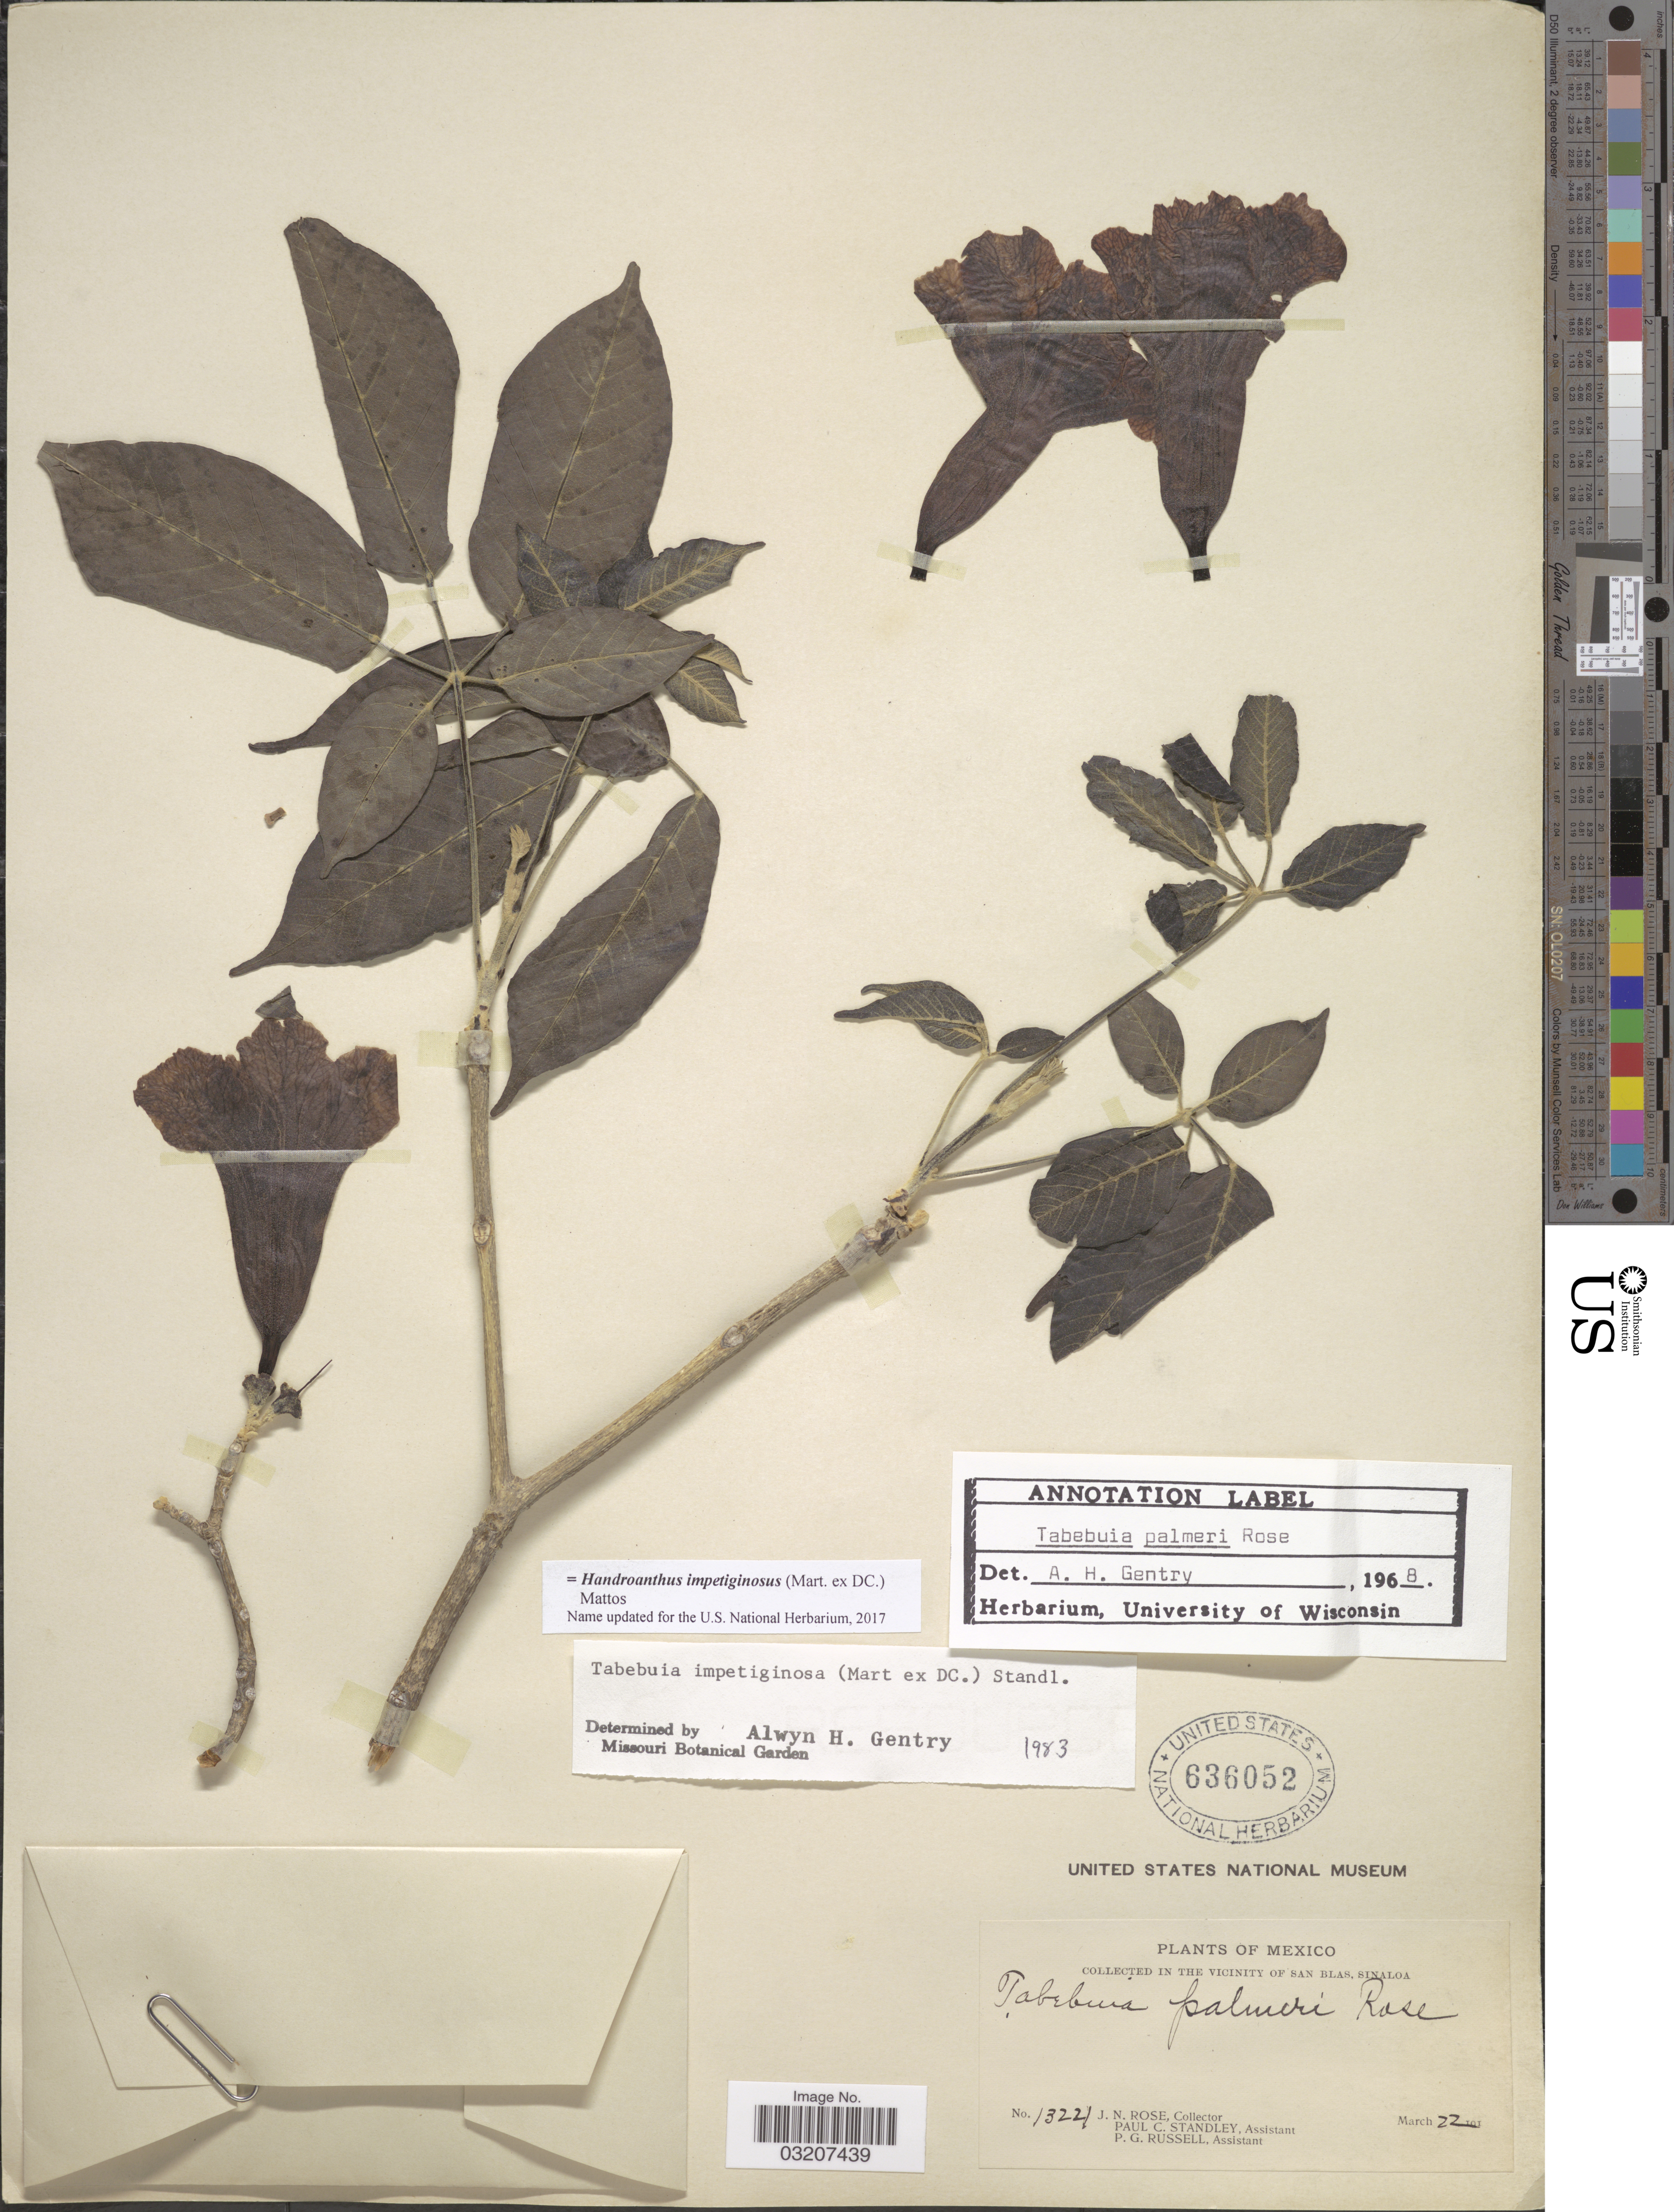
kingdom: Plantae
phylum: Tracheophyta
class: Magnoliopsida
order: Lamiales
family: Bignoniaceae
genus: Handroanthus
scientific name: Handroanthus impetiginosus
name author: (Mart. ex DC.) Mattos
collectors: J. N. Rose, P. C. Standley & P. G. Russell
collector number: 13221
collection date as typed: March 22, 191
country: Mexico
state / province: Sinaloa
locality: In the vicinity of San Blas.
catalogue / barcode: US 636052